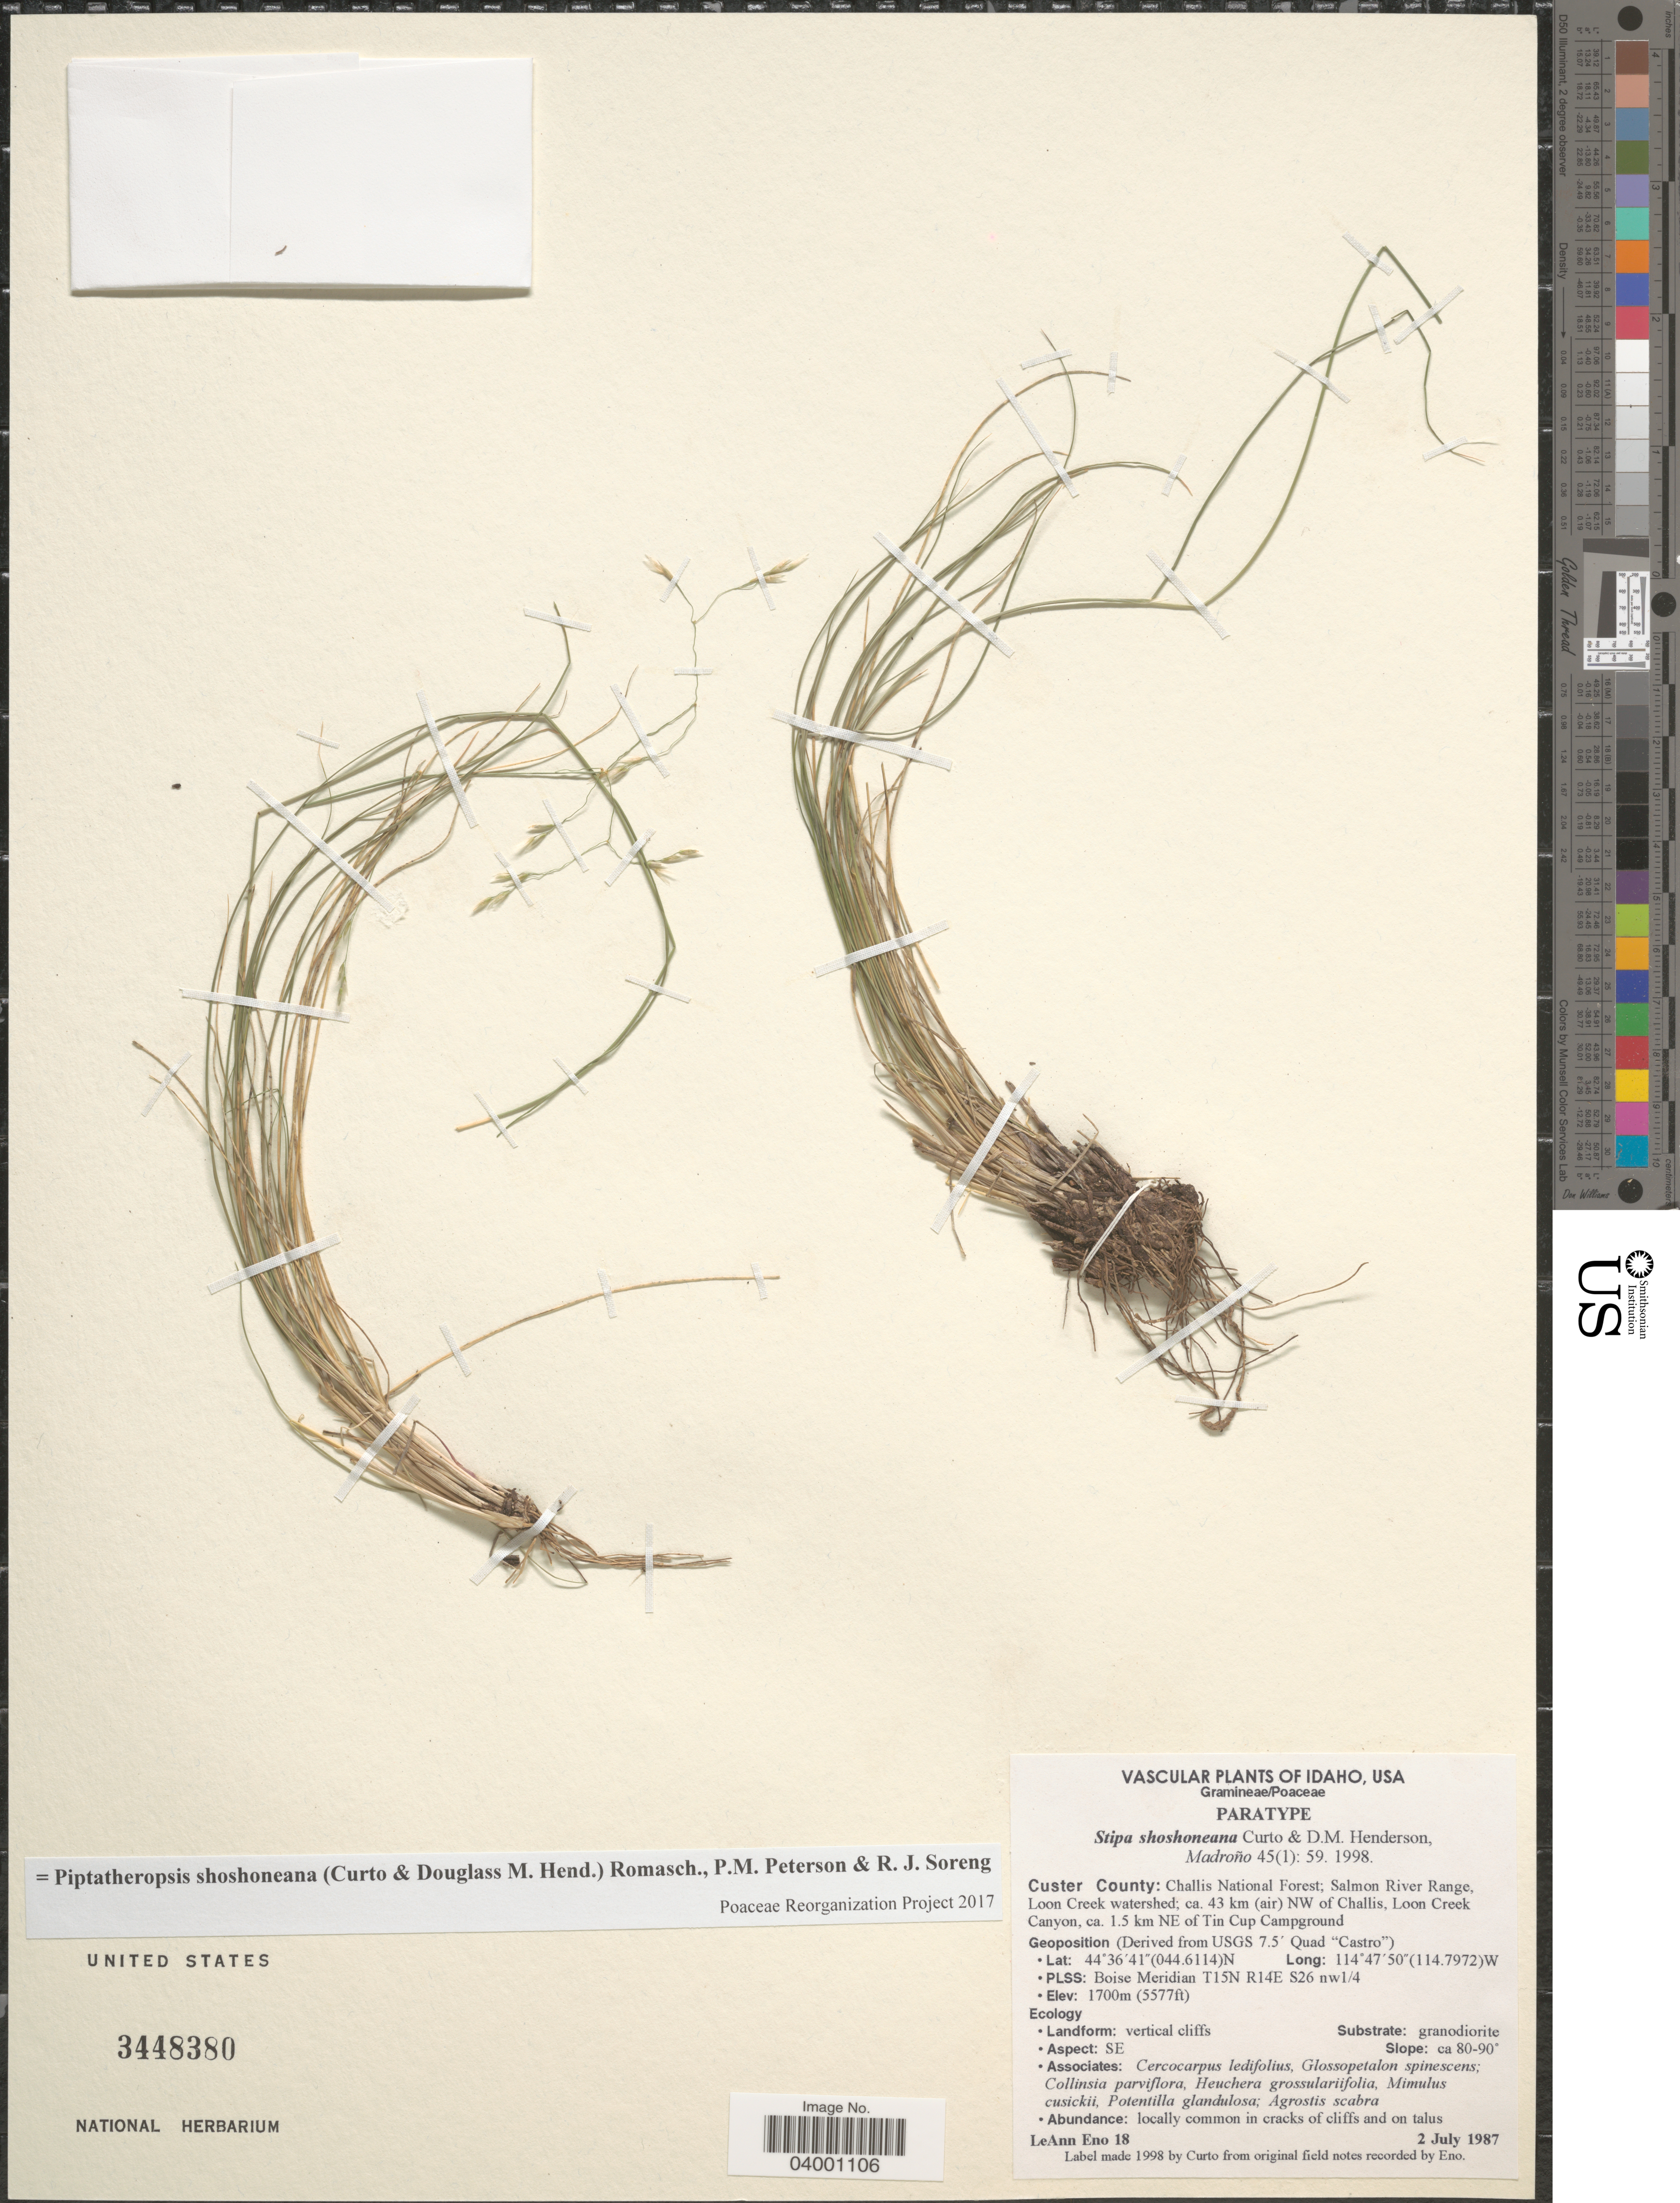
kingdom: Plantae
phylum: Tracheophyta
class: Liliopsida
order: Poales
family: Poaceae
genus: Piptatheropsis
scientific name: Piptatheropsis shoshoneana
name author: (Curto & Douglass M. Hend.) Romasch. et al.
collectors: L. Eno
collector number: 18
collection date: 1987-07-02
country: United States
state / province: Idaho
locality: Custer County: Challis National Forest; Salmon River Range, Loon Creek watershed; ca. 43 km (air) NW of Challis, Loon Creek Canyon, ca. 1.5 km NE of Tin Cup Campground. Geoposition (Derived from USGS 7.5' Quad "Castro"). PLSS: Boise Meridian T15N R14E S26 nw1/4. Landform: vertical cliffs. Aspect: SE. Slope: ca 80-90°.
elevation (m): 1700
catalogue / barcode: US 3448380